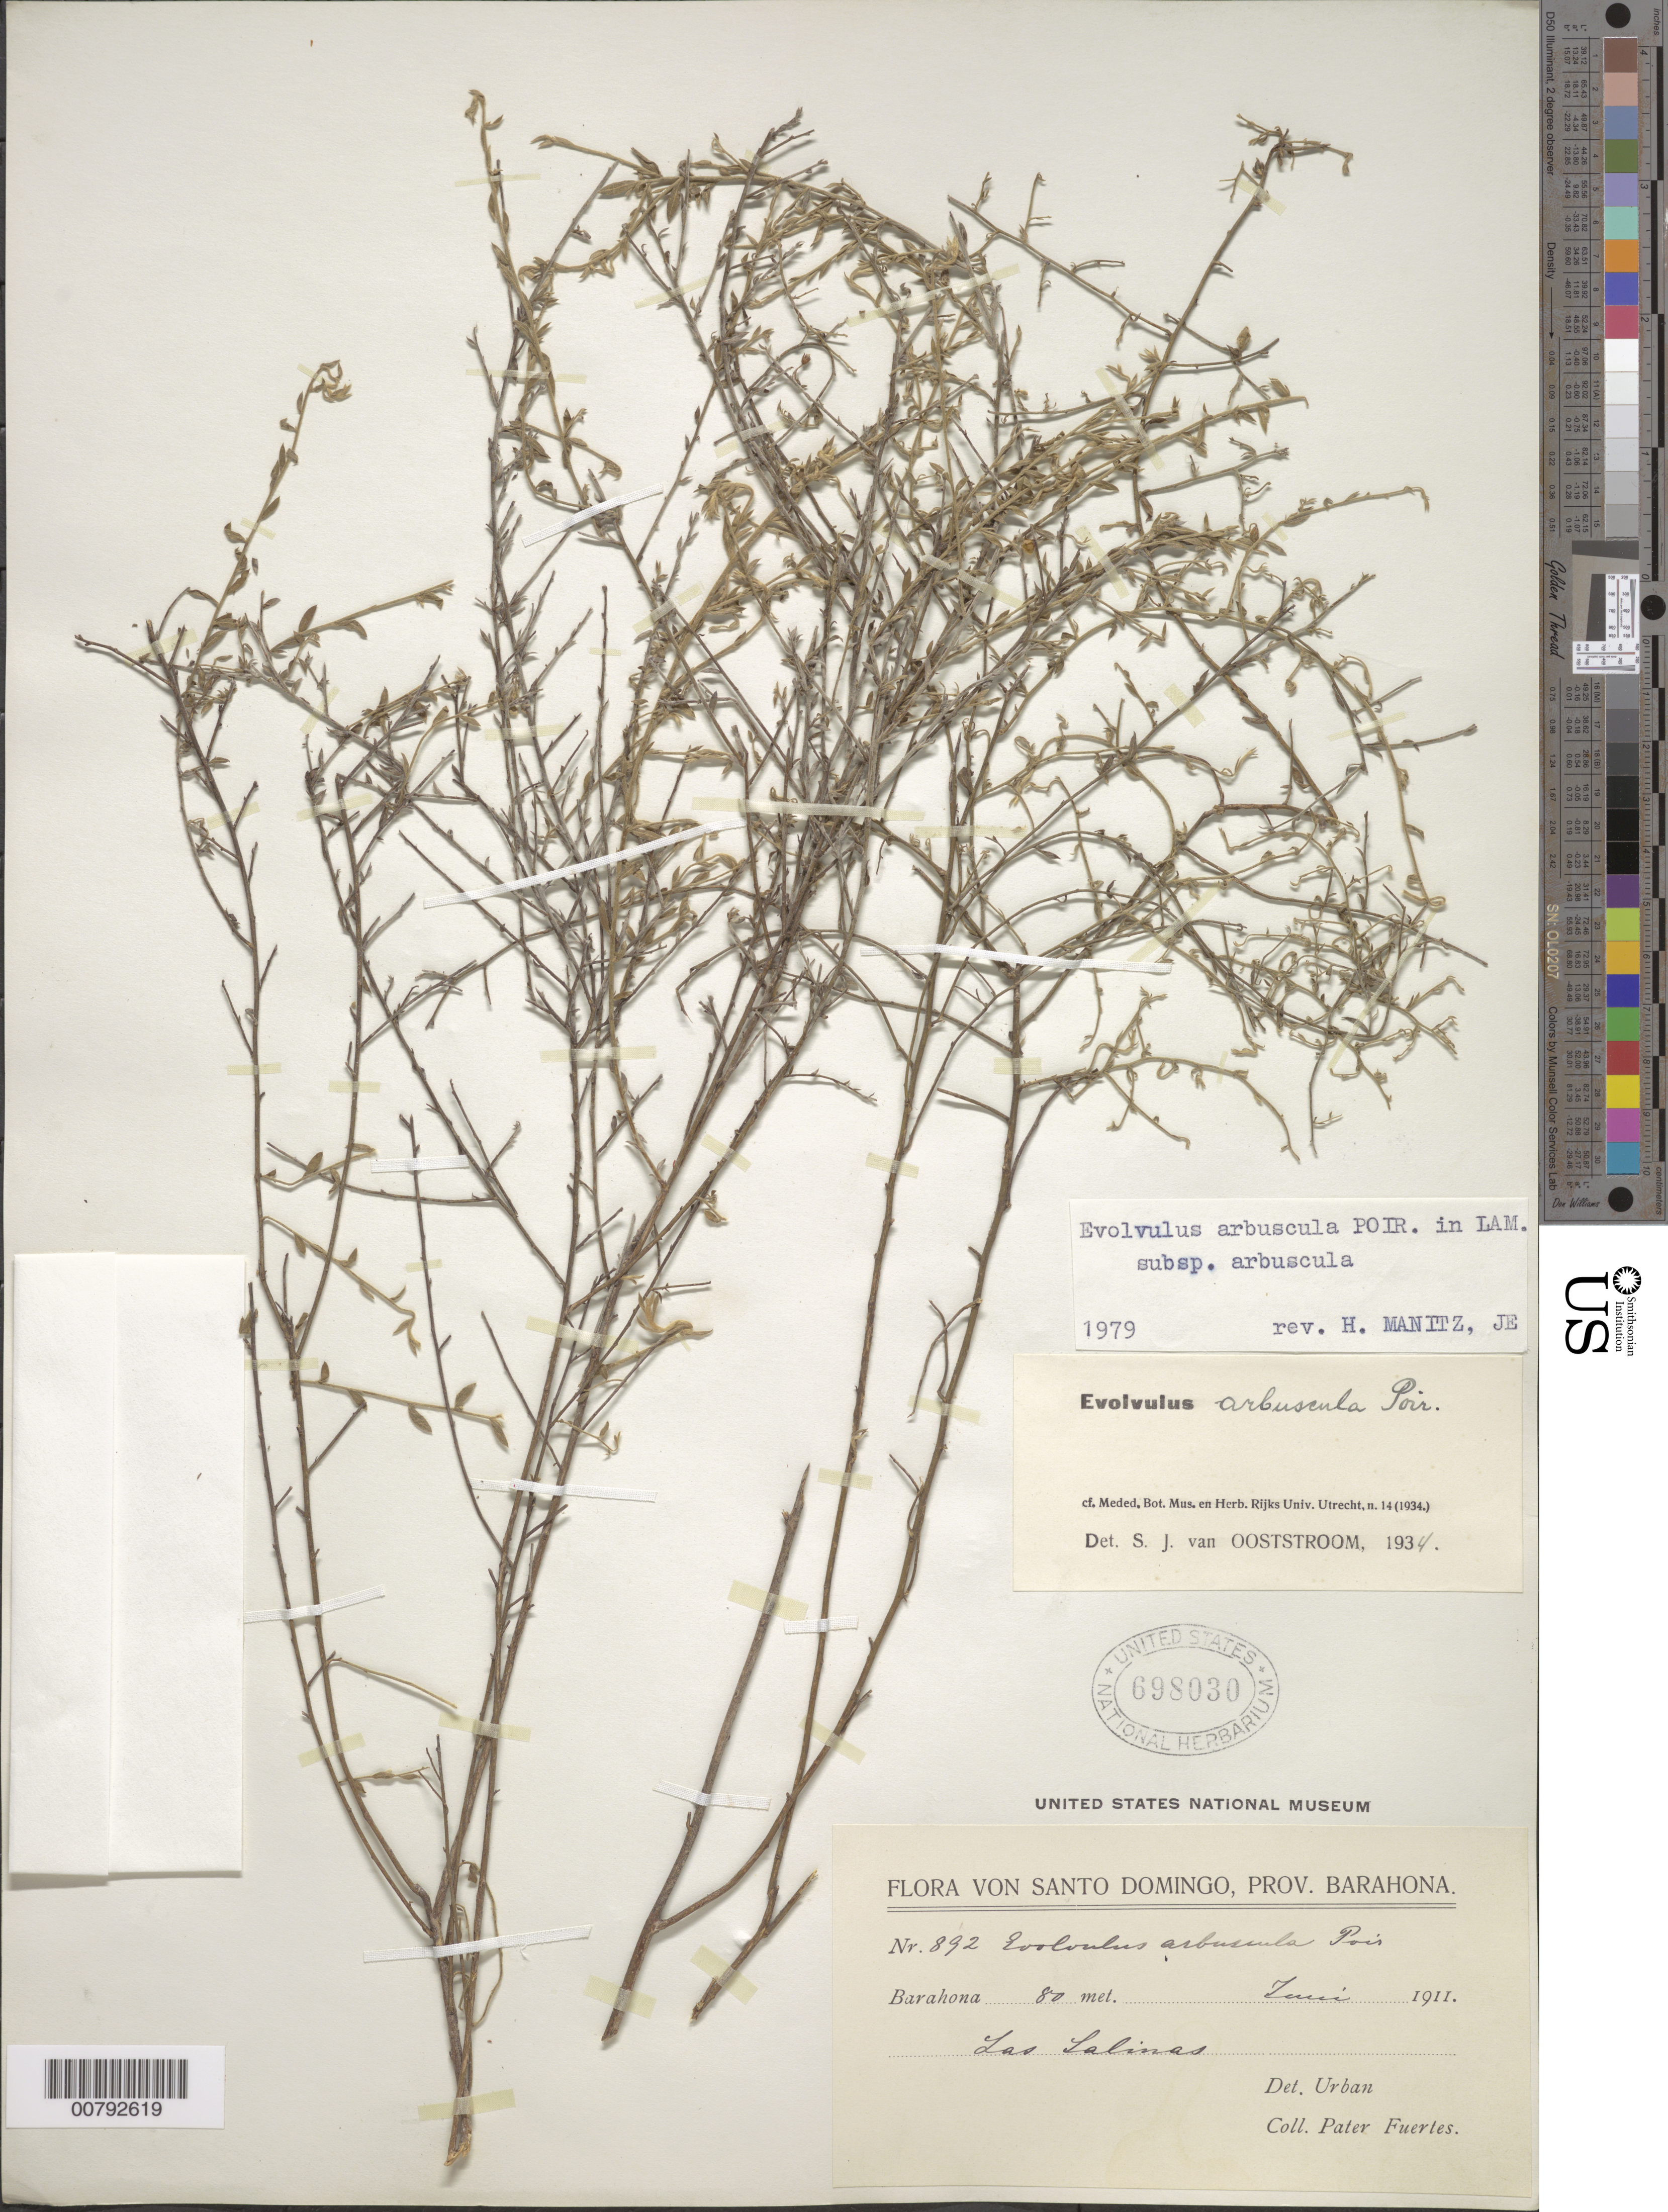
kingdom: Plantae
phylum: Tracheophyta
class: Magnoliopsida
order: Solanales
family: Convolvulaceae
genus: Evolvulus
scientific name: Evolvulus arbuscula subsp. arbuscula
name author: Poir.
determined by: Manitz, H.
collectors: M. D. Fuertes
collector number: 892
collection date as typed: Mar 1911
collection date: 1911-03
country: Dominican Republic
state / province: Barahona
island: Hispaniola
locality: Las Salinas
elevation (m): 80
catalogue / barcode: US 698030